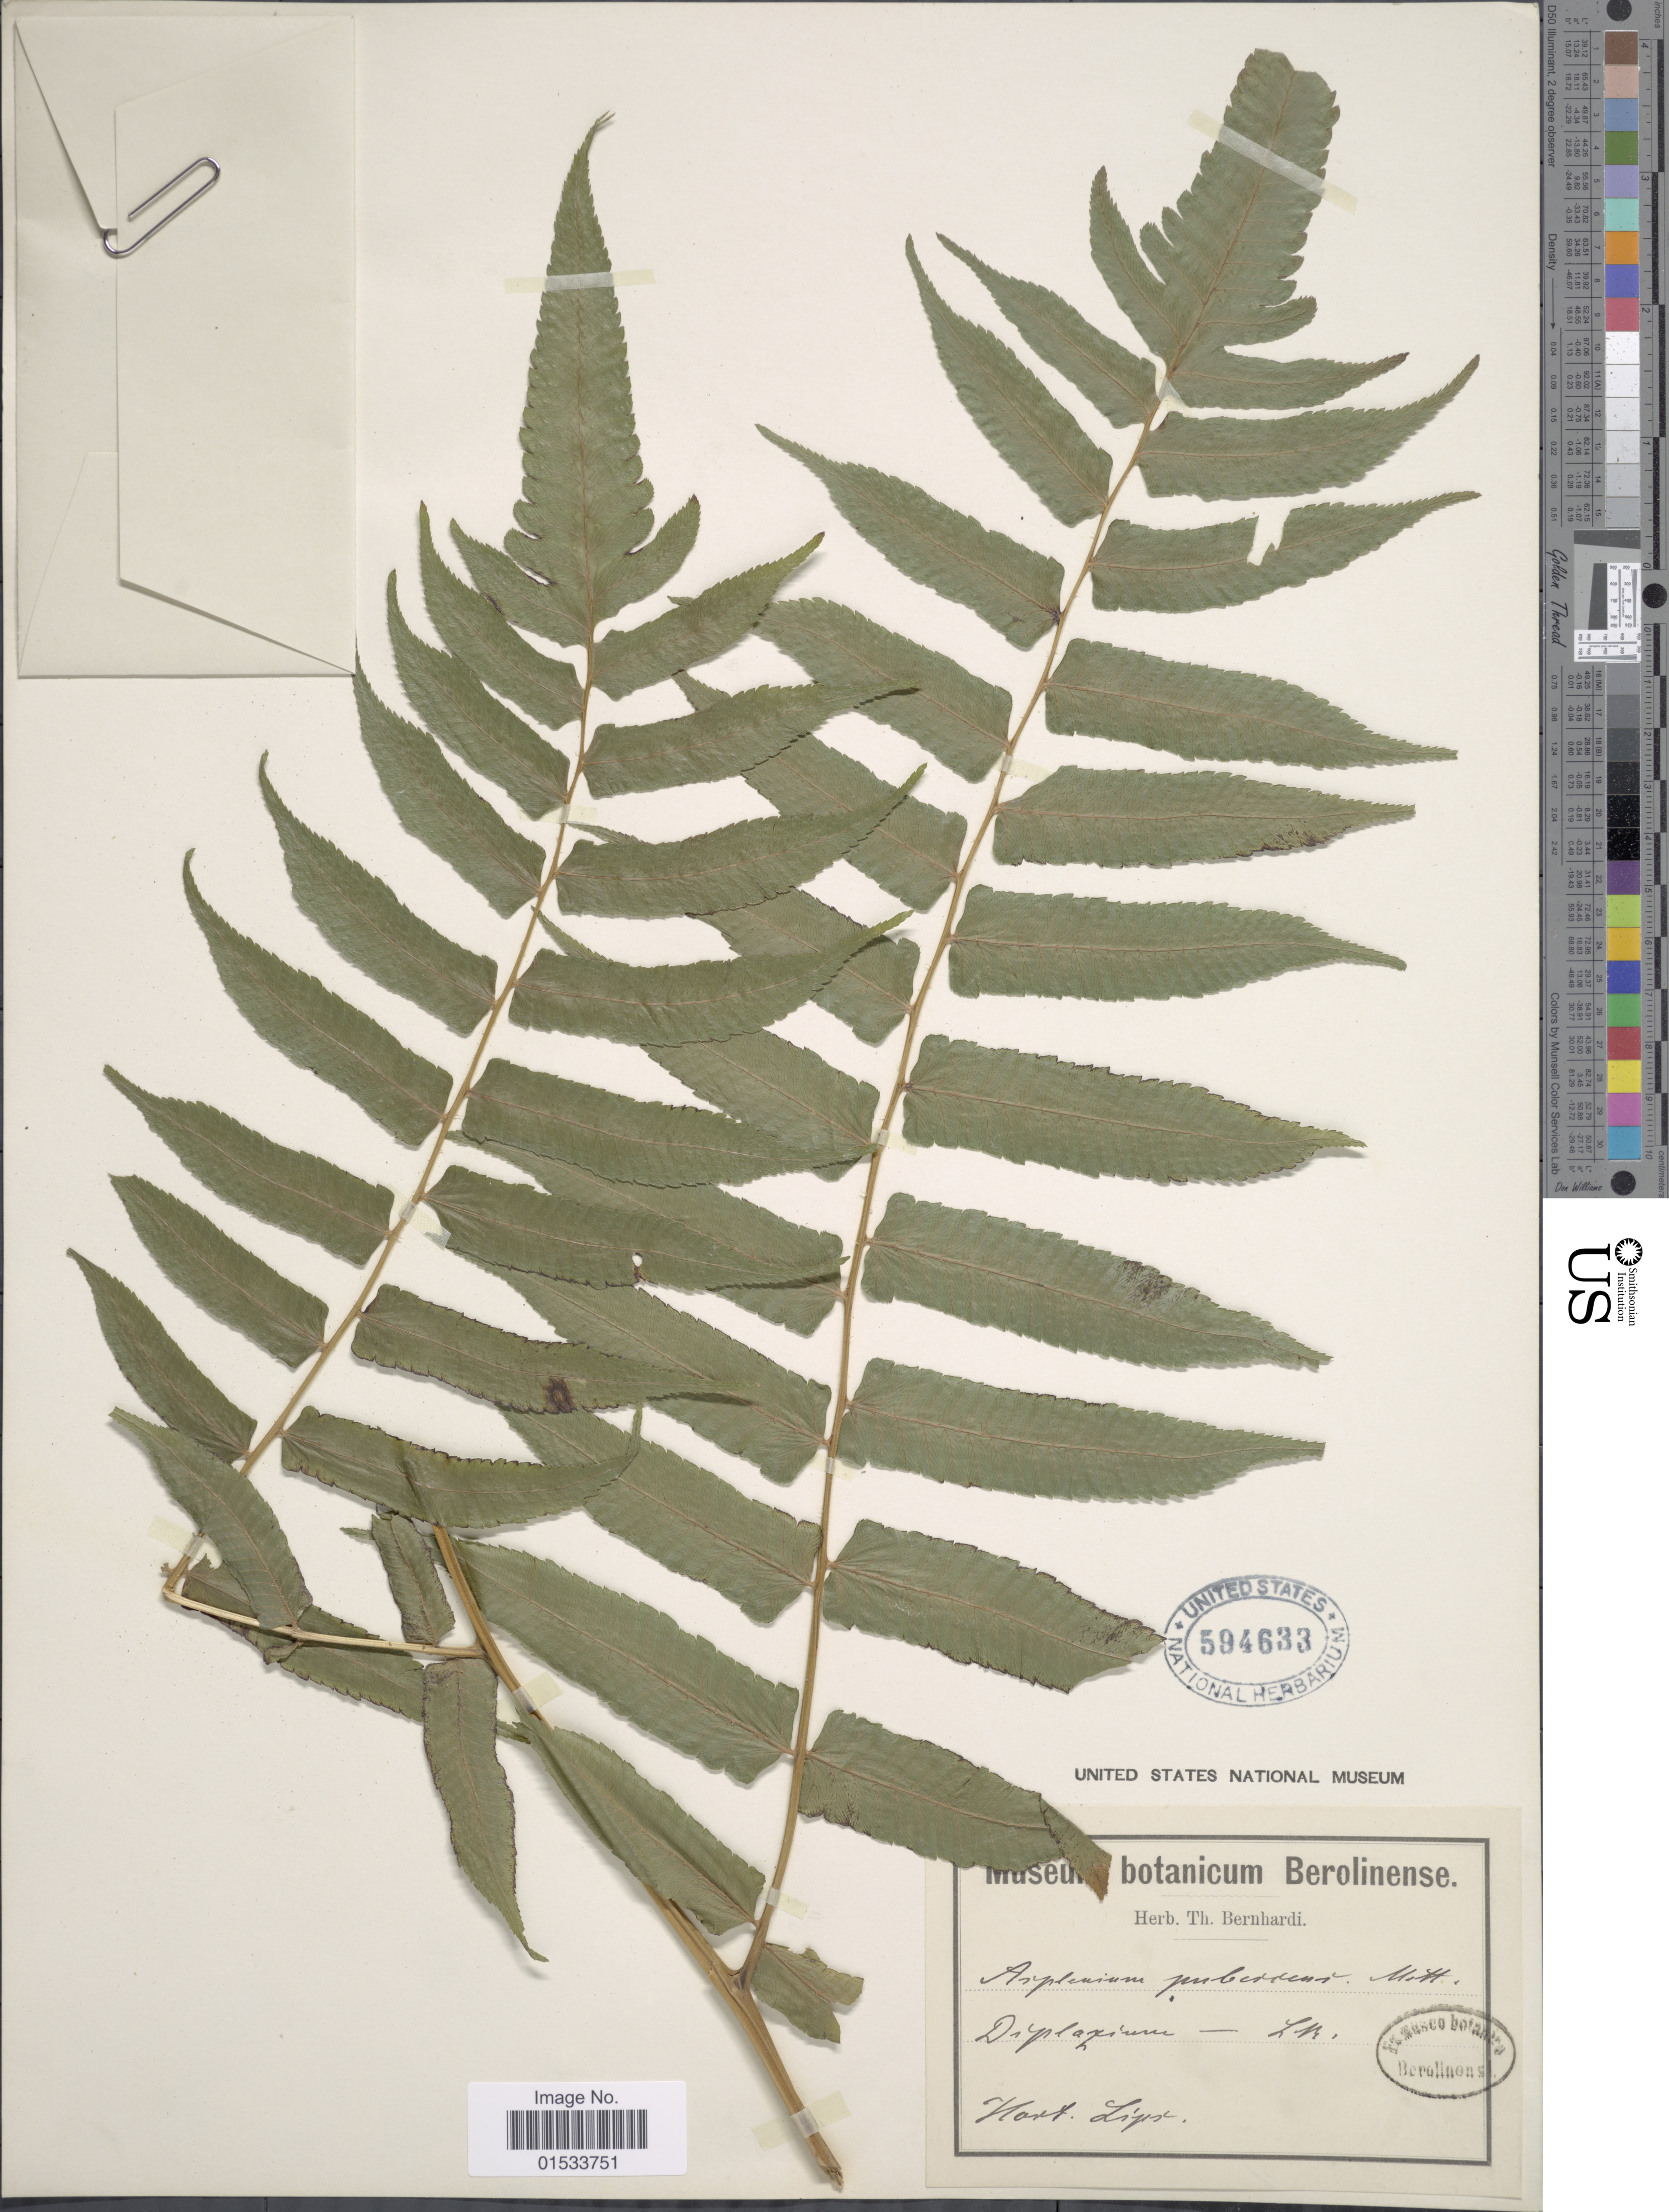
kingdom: Plantae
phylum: Tracheophyta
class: Polypodiopsida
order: Polypodiales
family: Athyriaceae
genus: Diplazium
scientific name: Diplazium esculentum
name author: (Retz.) Sw.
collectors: ex herb. Bernhardi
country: Germany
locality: Hort. Lipse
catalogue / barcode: US 594633